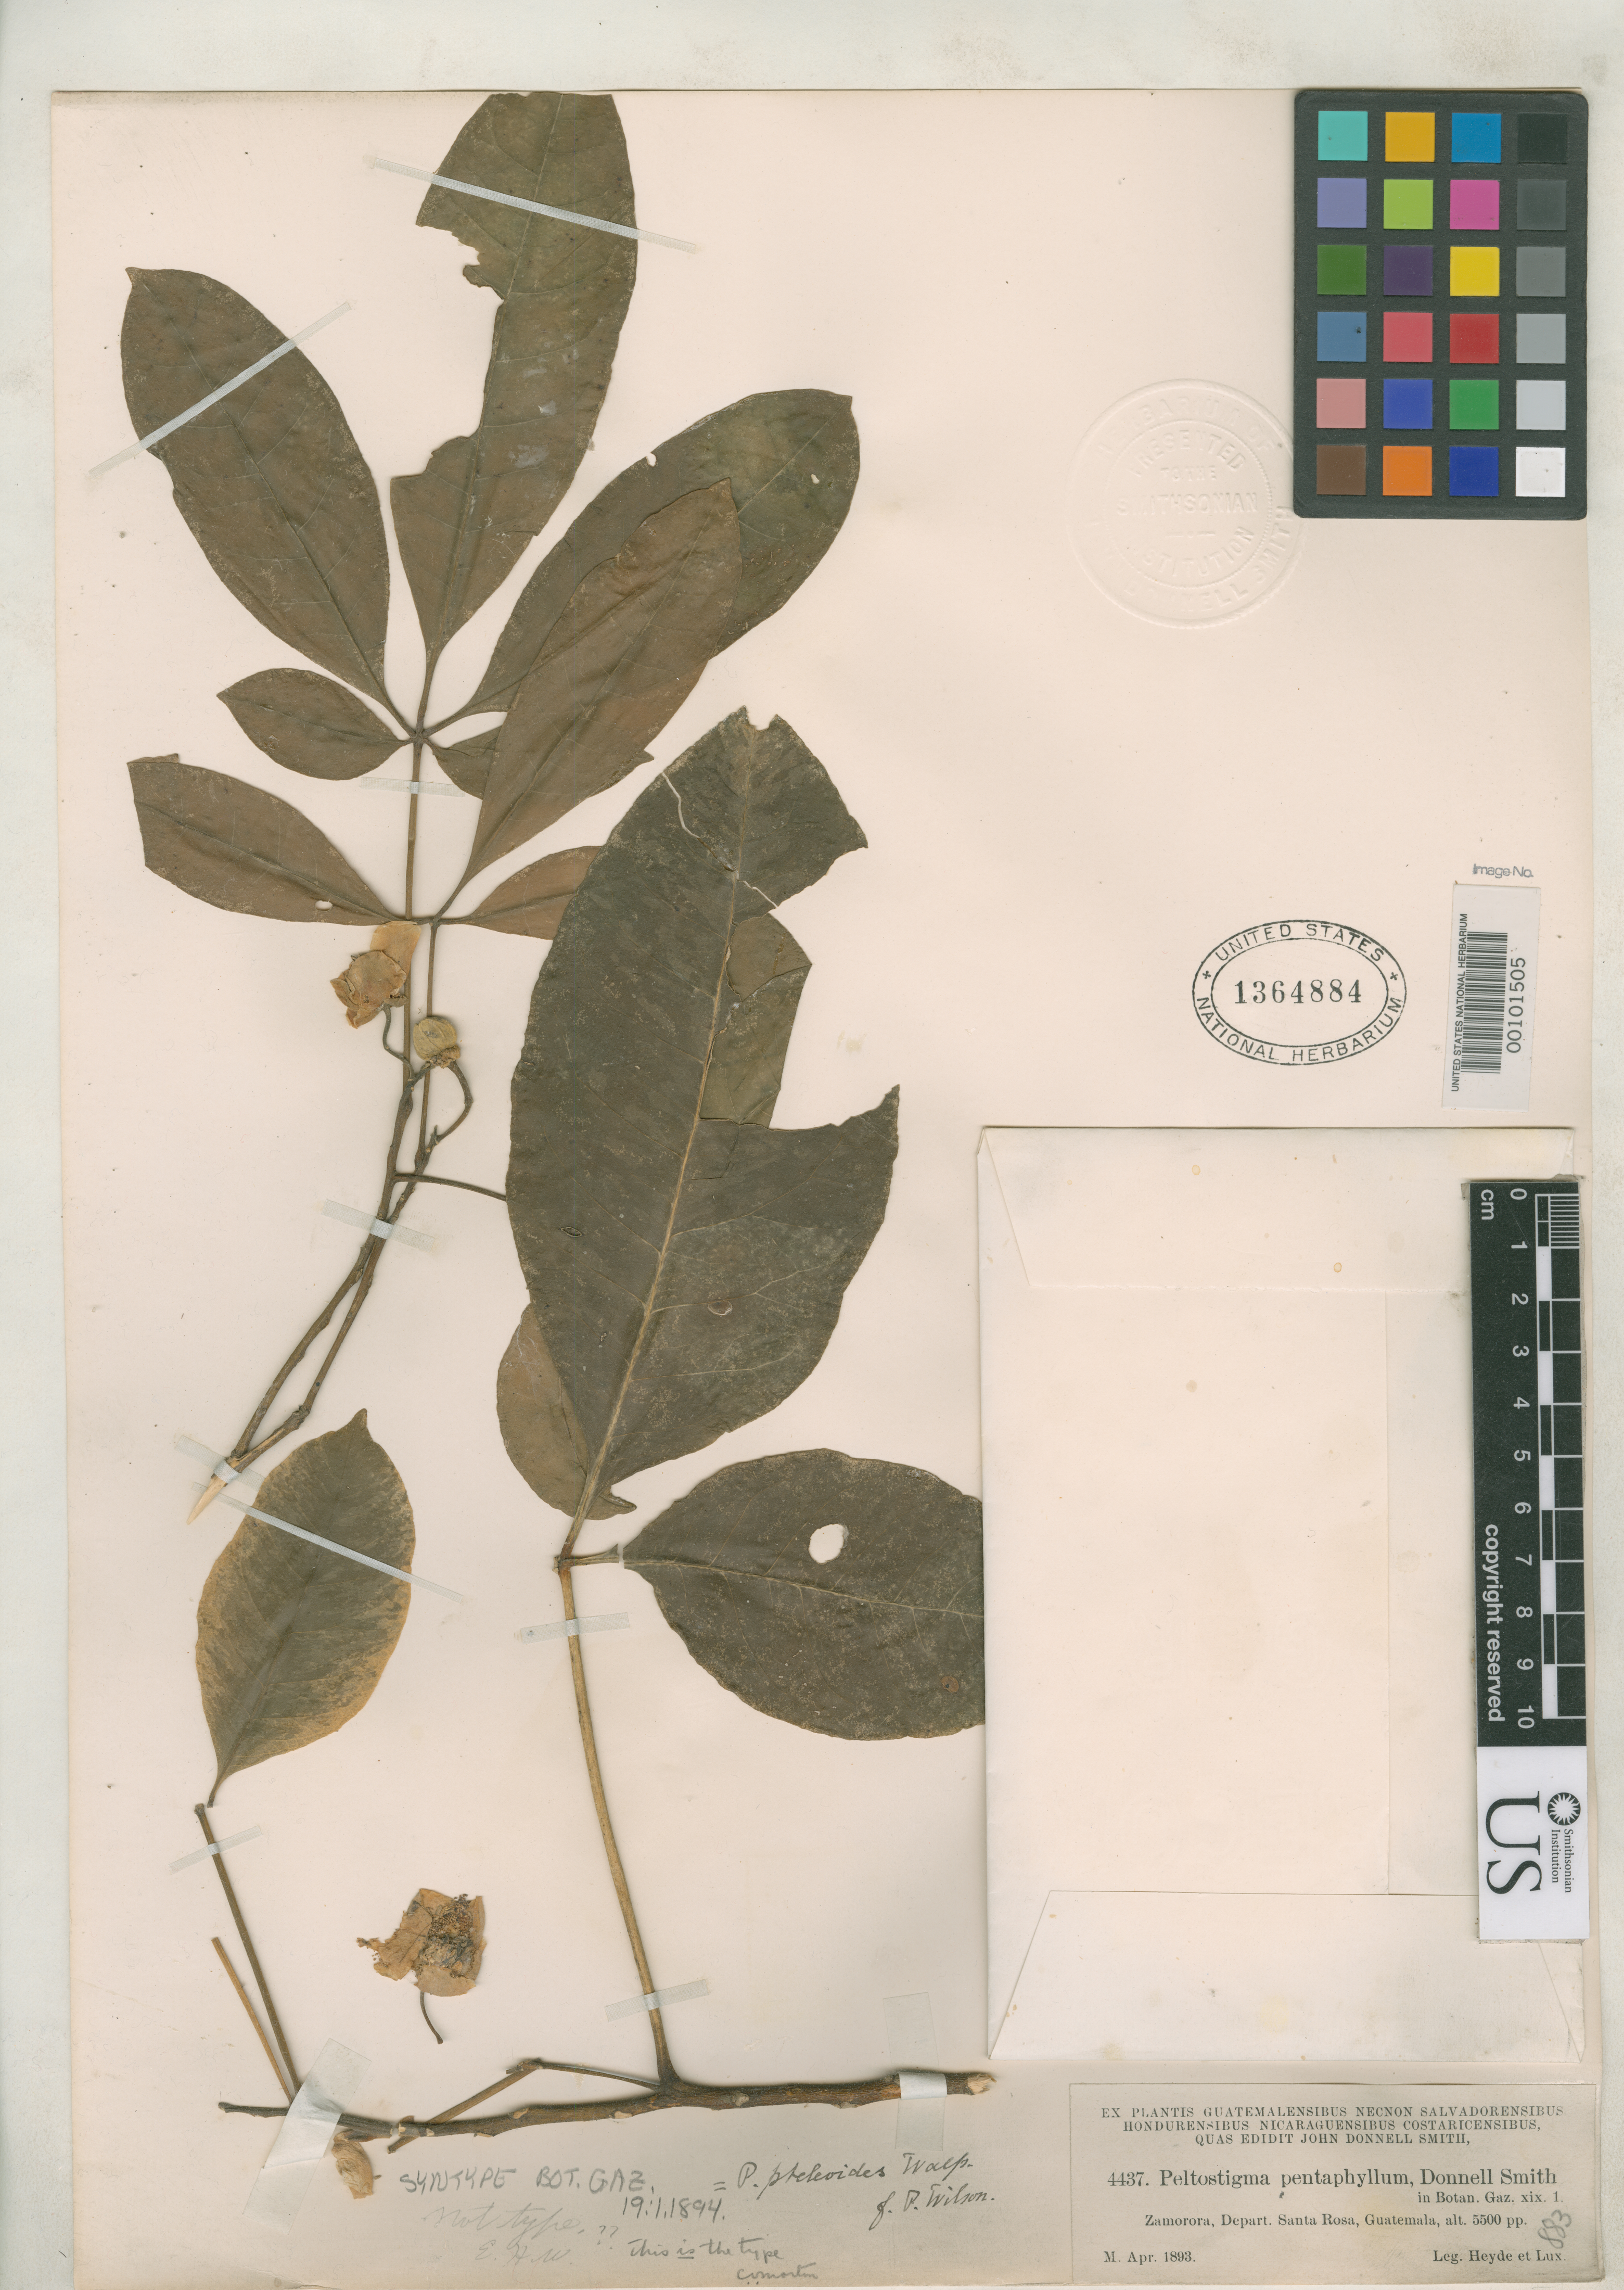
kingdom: Plantae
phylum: Tracheophyta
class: Magnoliopsida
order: Sapindales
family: Rutaceae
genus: Peltostigma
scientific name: Peltostigma pentaphyllum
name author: Donn. Sm.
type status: Syntype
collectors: E. T. Heyde & E. Lux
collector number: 4437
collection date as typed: Apr 1893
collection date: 1893-04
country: Guatemala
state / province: Santa Rosa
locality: Zamorora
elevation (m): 1676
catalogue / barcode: US 1364884